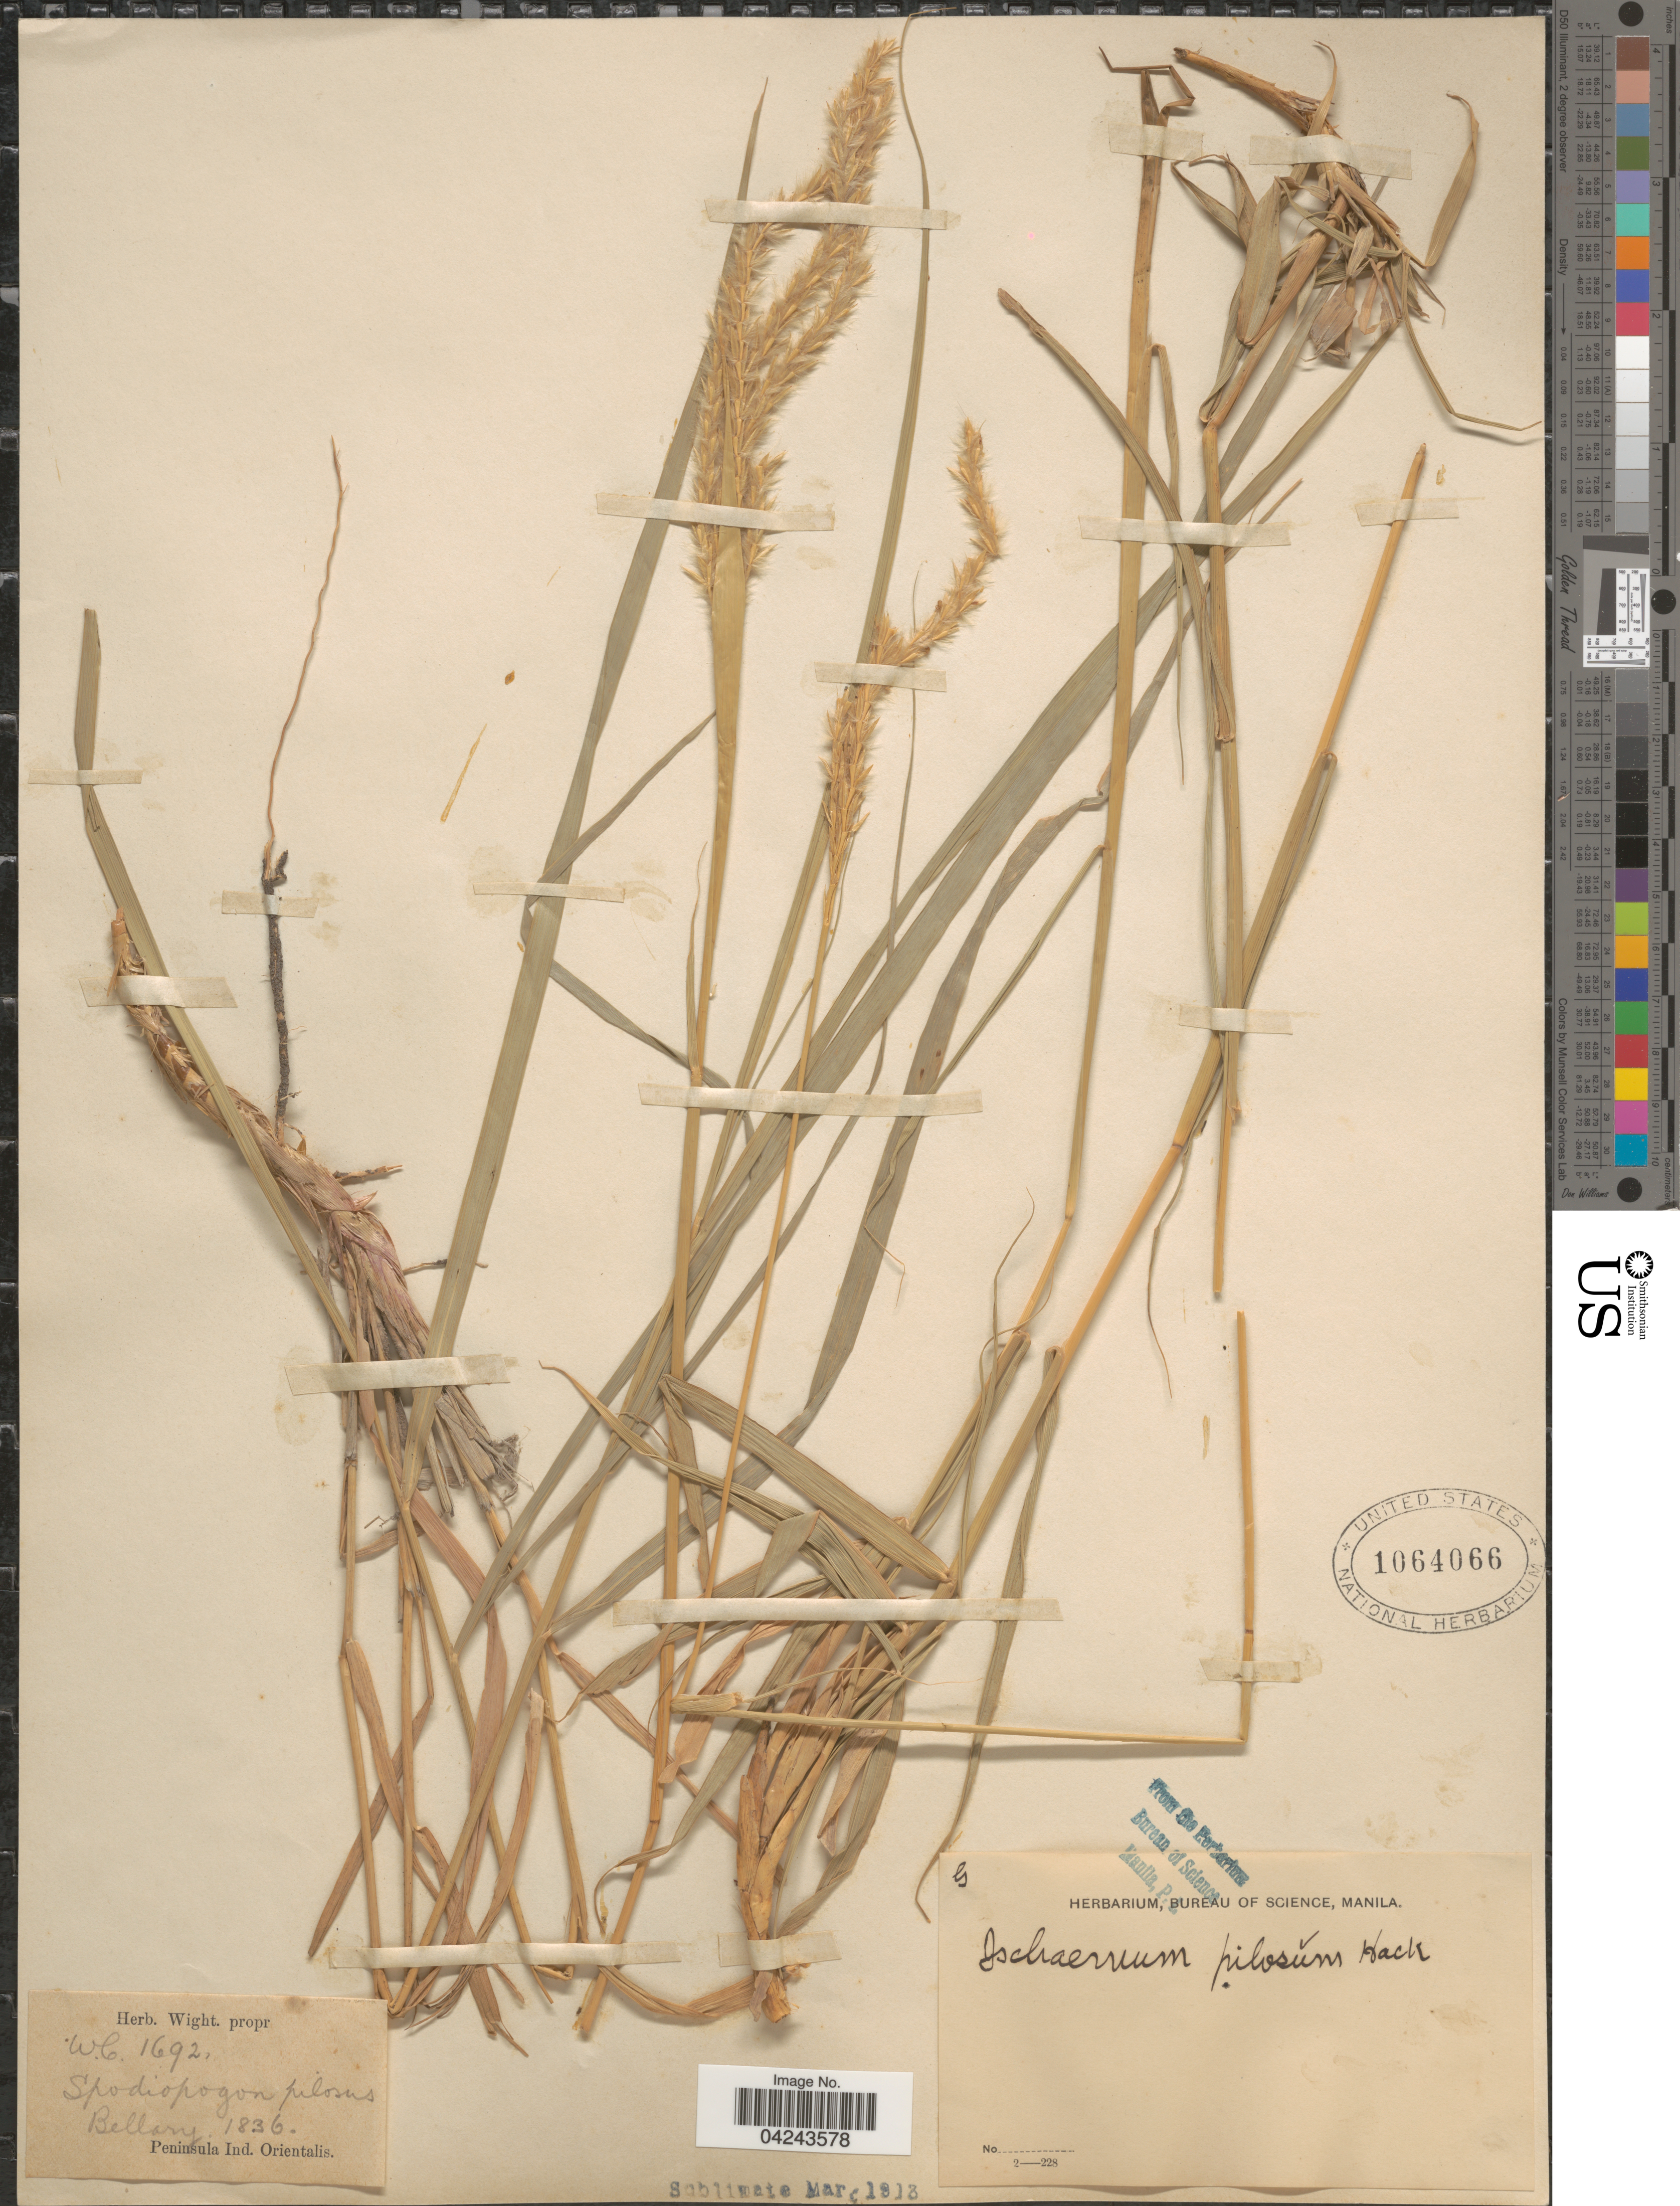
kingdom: Plantae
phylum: Tracheophyta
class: Liliopsida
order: Poales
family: Poaceae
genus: Ischaemum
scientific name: Ischaemum polystachyum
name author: J. Presl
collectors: ex Herb. Wight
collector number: W.C.1692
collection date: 1836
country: India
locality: Bellary. Peninsula Ind. Orientalis.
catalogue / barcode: US 1064066